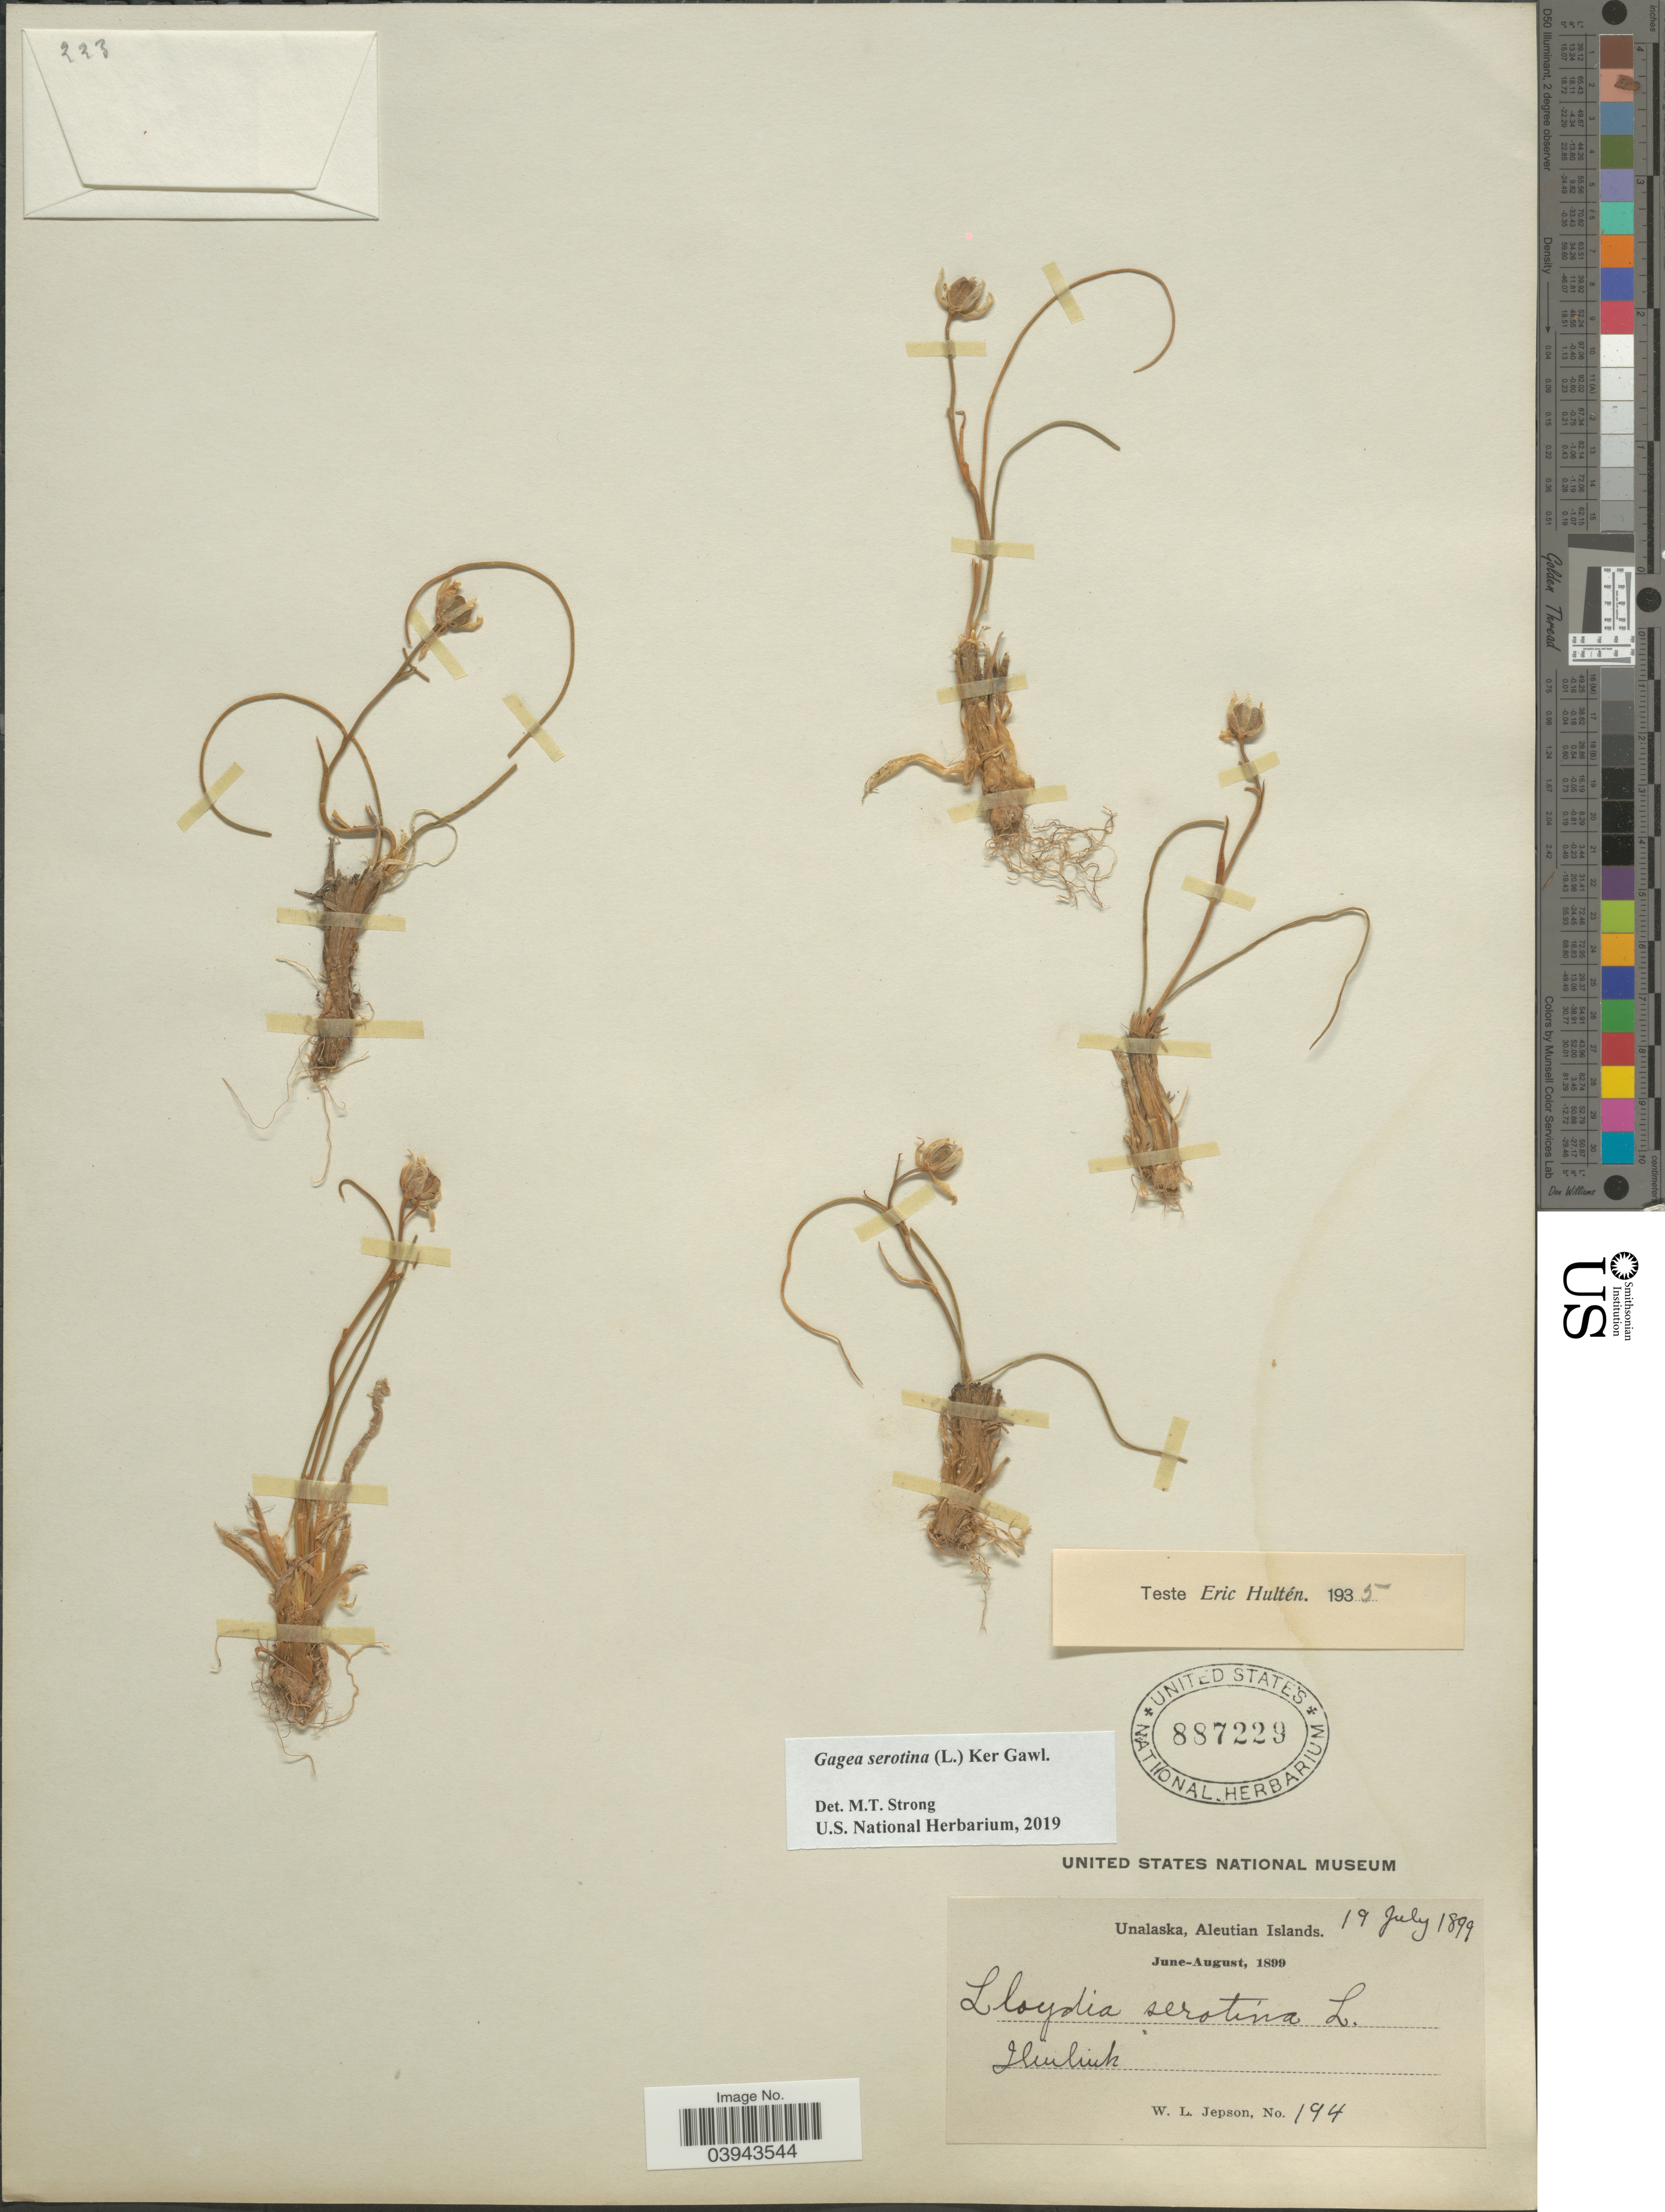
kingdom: Plantae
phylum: Tracheophyta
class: Liliopsida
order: Liliales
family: Liliaceae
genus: Lloydia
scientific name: Lloydia serotina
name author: (L.) Salisb. ex Rchb.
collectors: W. L. Jepson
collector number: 194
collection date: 1899-07-19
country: United States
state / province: Alaska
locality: Unalaska, Aleutian Islands. Iliuliuk.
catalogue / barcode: US 887229